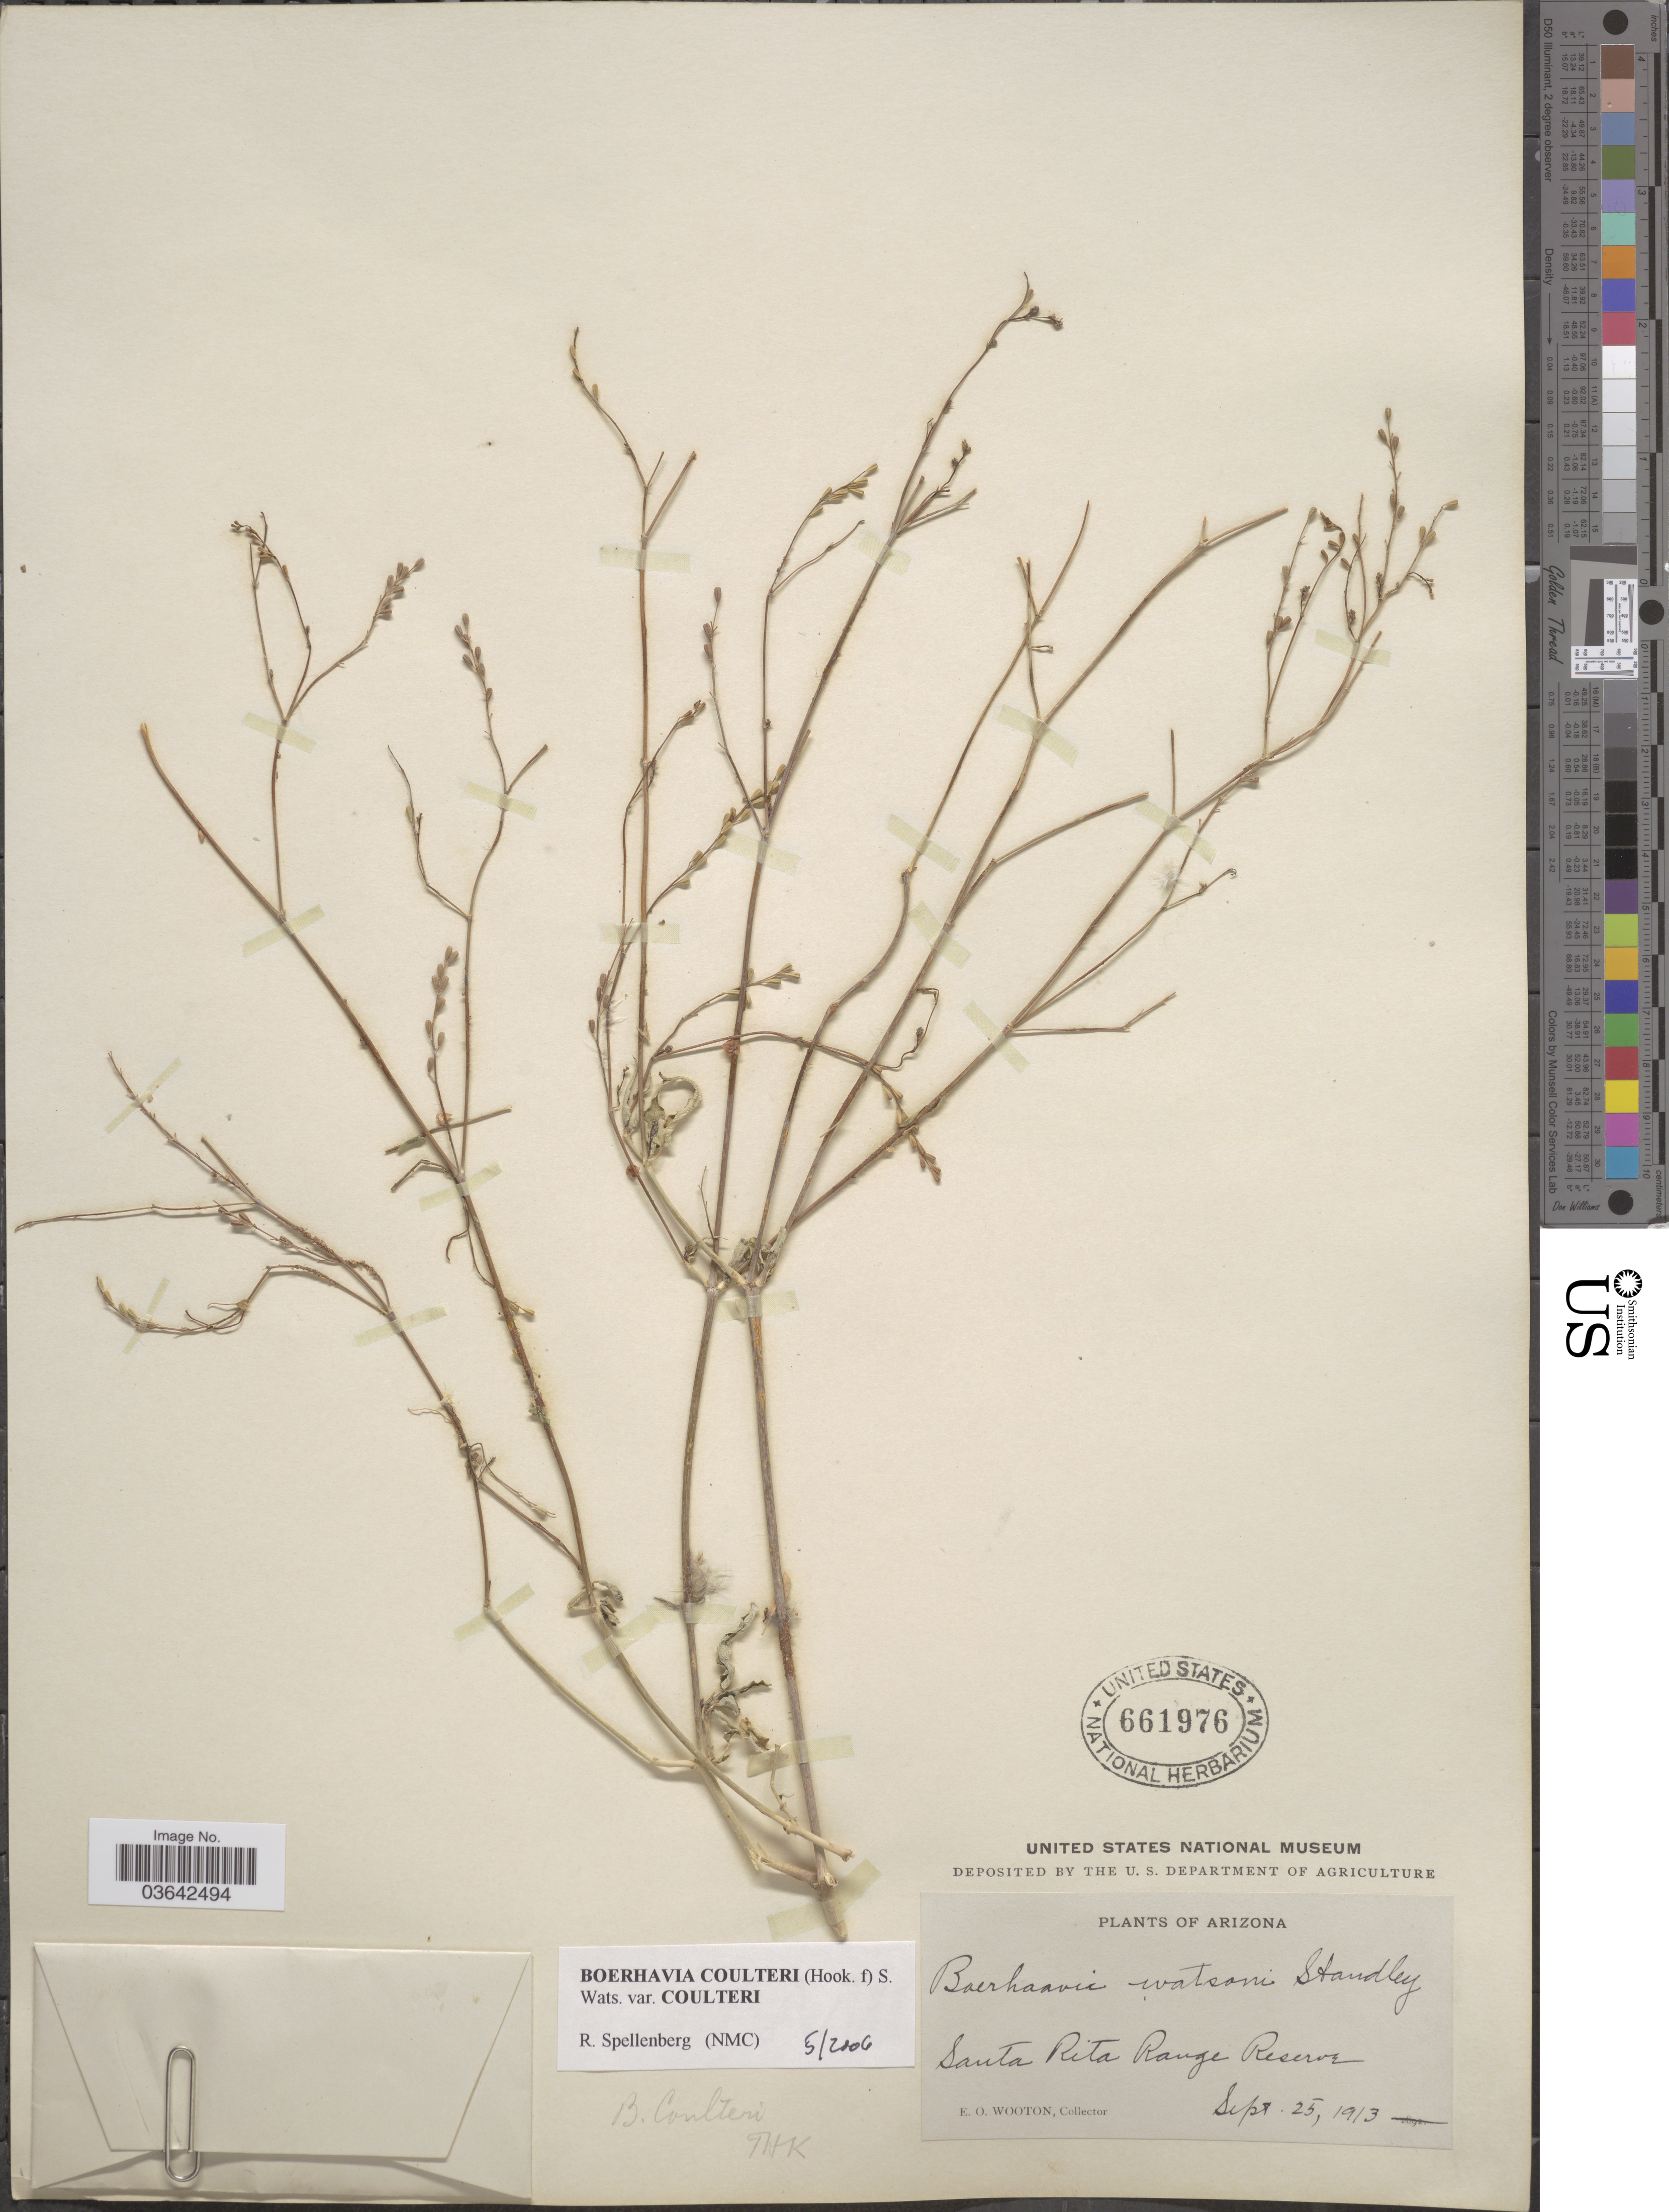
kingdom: Plantae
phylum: Tracheophyta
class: Magnoliopsida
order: Caryophyllales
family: Nyctaginaceae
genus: Boerhavia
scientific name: Boerhavia coulteri var. coulteri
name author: (Hook. f.) S. Watson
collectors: E. O. Wooton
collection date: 1913-09-25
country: United States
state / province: Arizona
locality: Santa Rita Range Reserve.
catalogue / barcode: US 661976